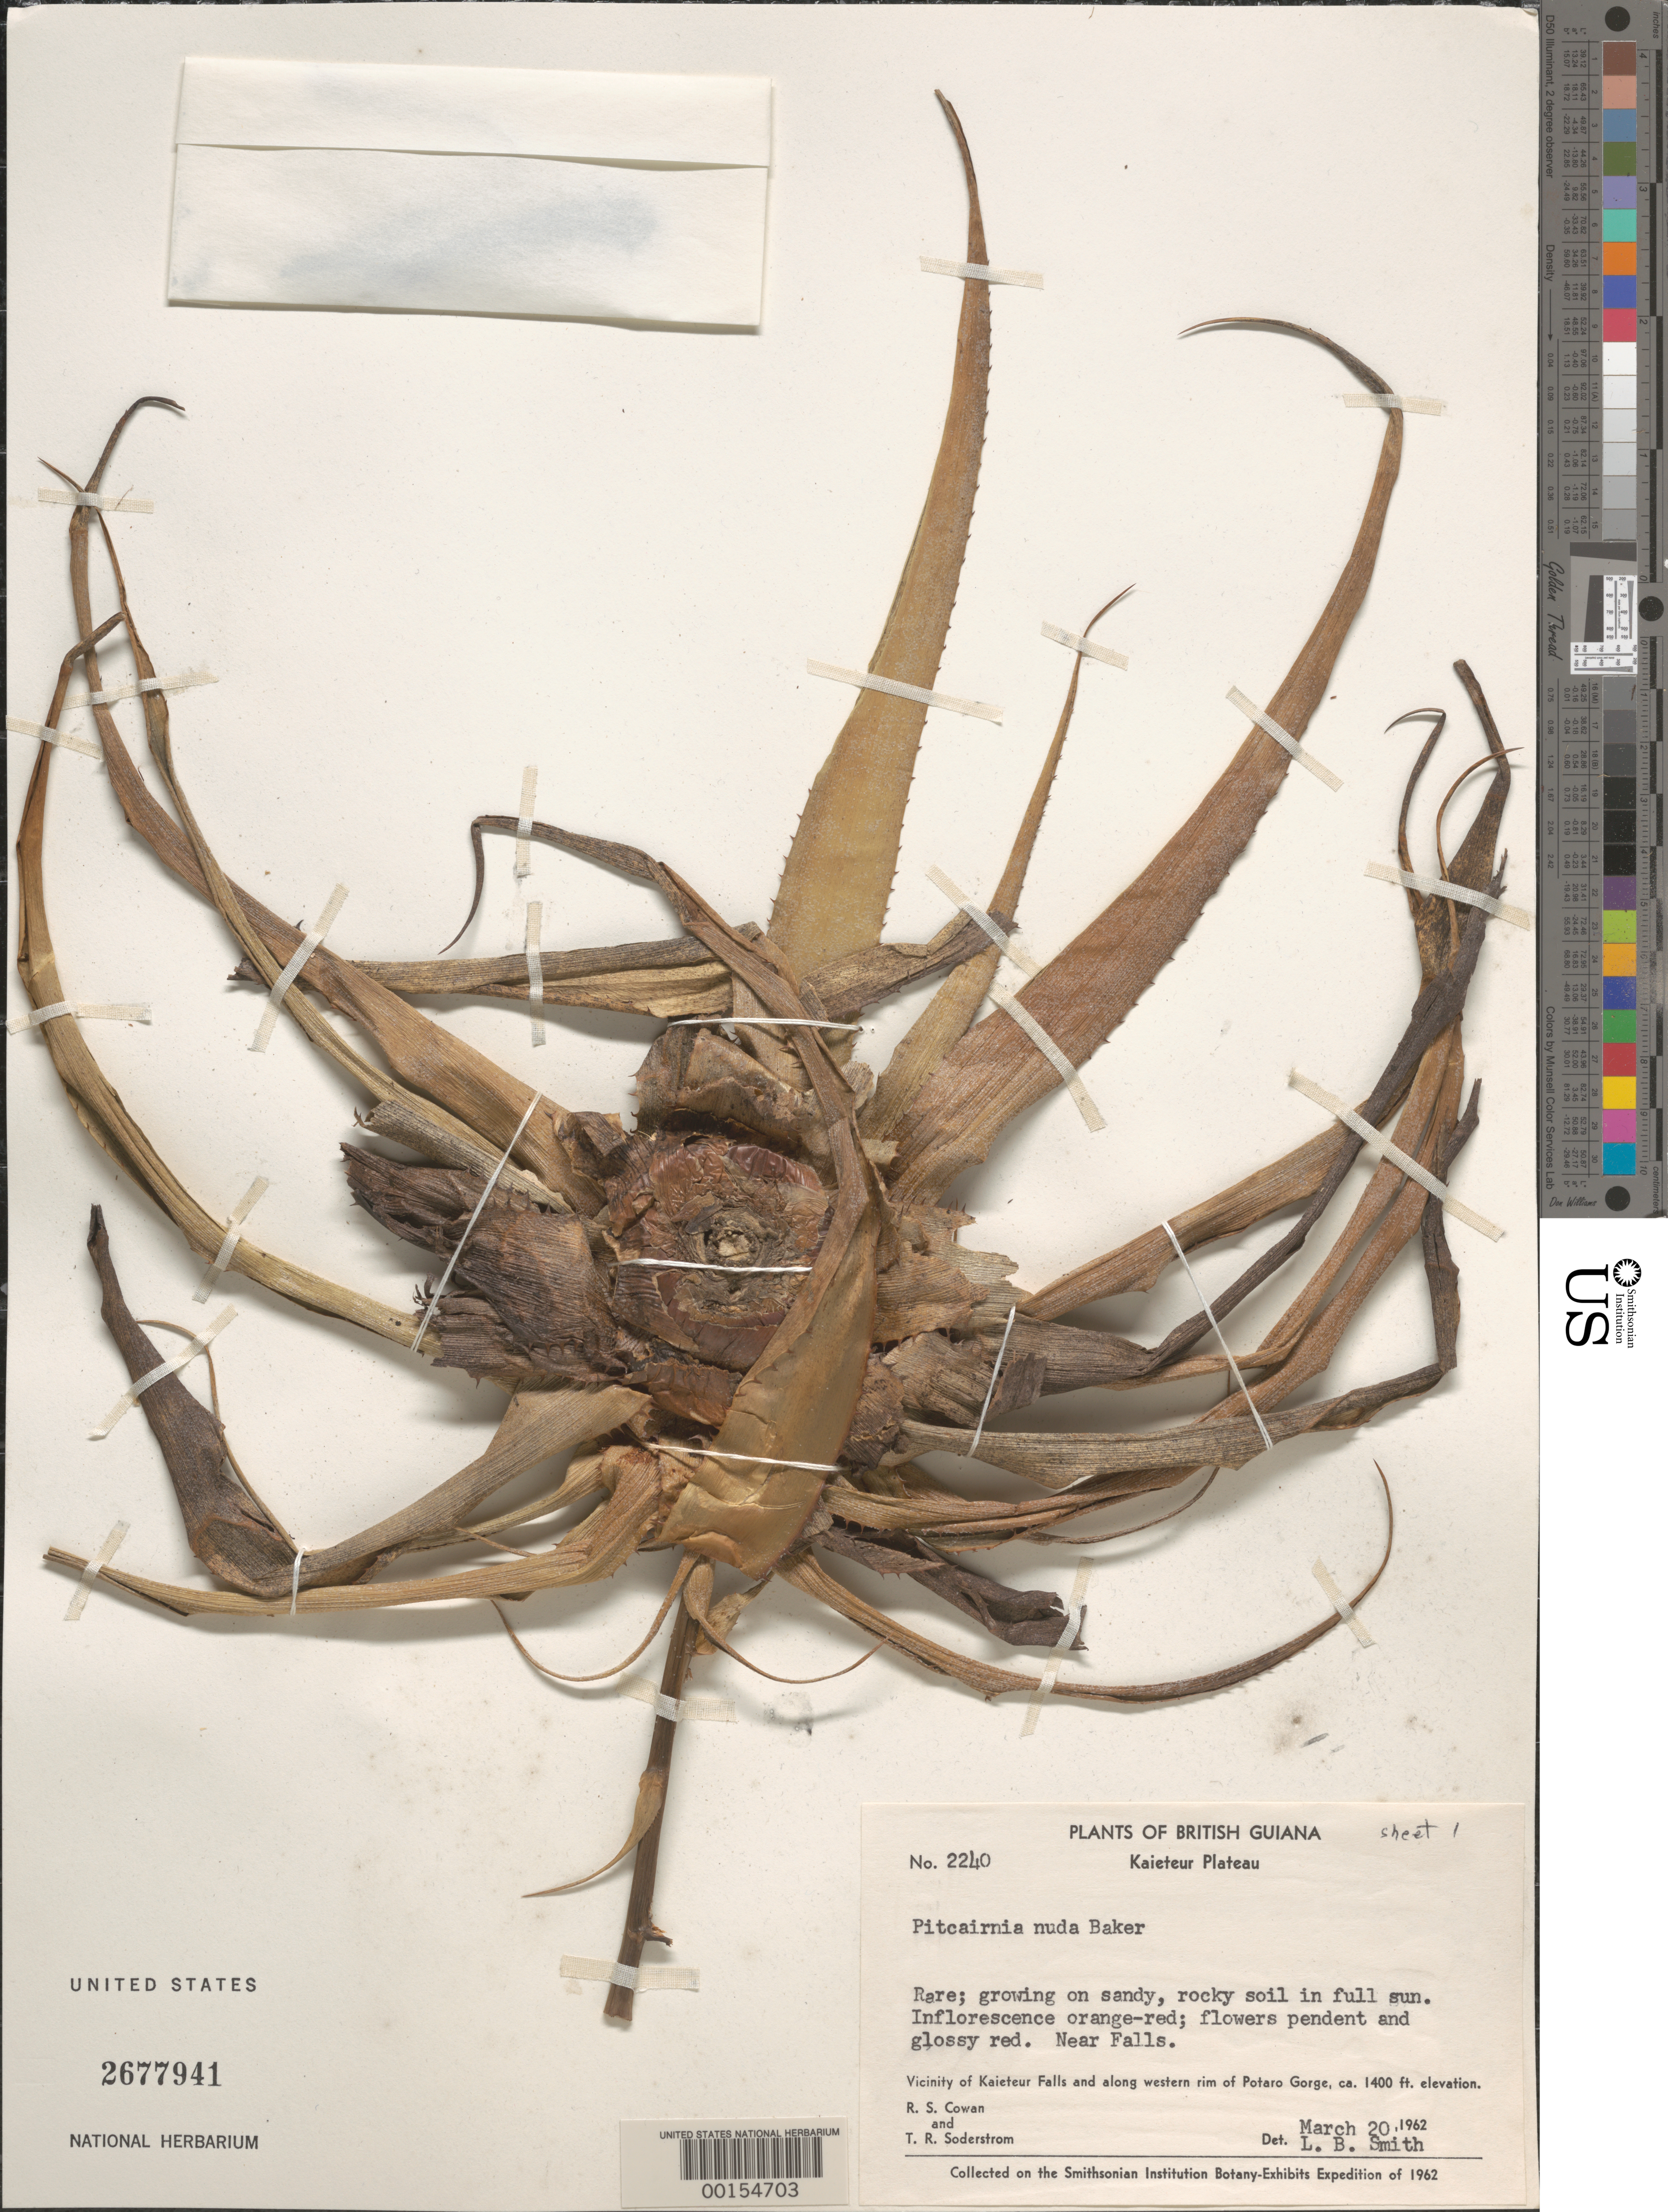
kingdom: Plantae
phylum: Tracheophyta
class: Liliopsida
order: Poales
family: Bromeliaceae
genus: Pitcairnia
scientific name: Pitcairnia nuda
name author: Baker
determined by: Smith, Lyman B., (US), NMNH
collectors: R. S. Cowan & T. R. Soderstrom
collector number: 2240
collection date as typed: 20-Mar-62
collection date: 1962-03-20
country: Guyana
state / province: Potaro-Siparuni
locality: Kaieteur Falls, Potaro R.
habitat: Rocky soil in full sun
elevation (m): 427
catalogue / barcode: US 2677941